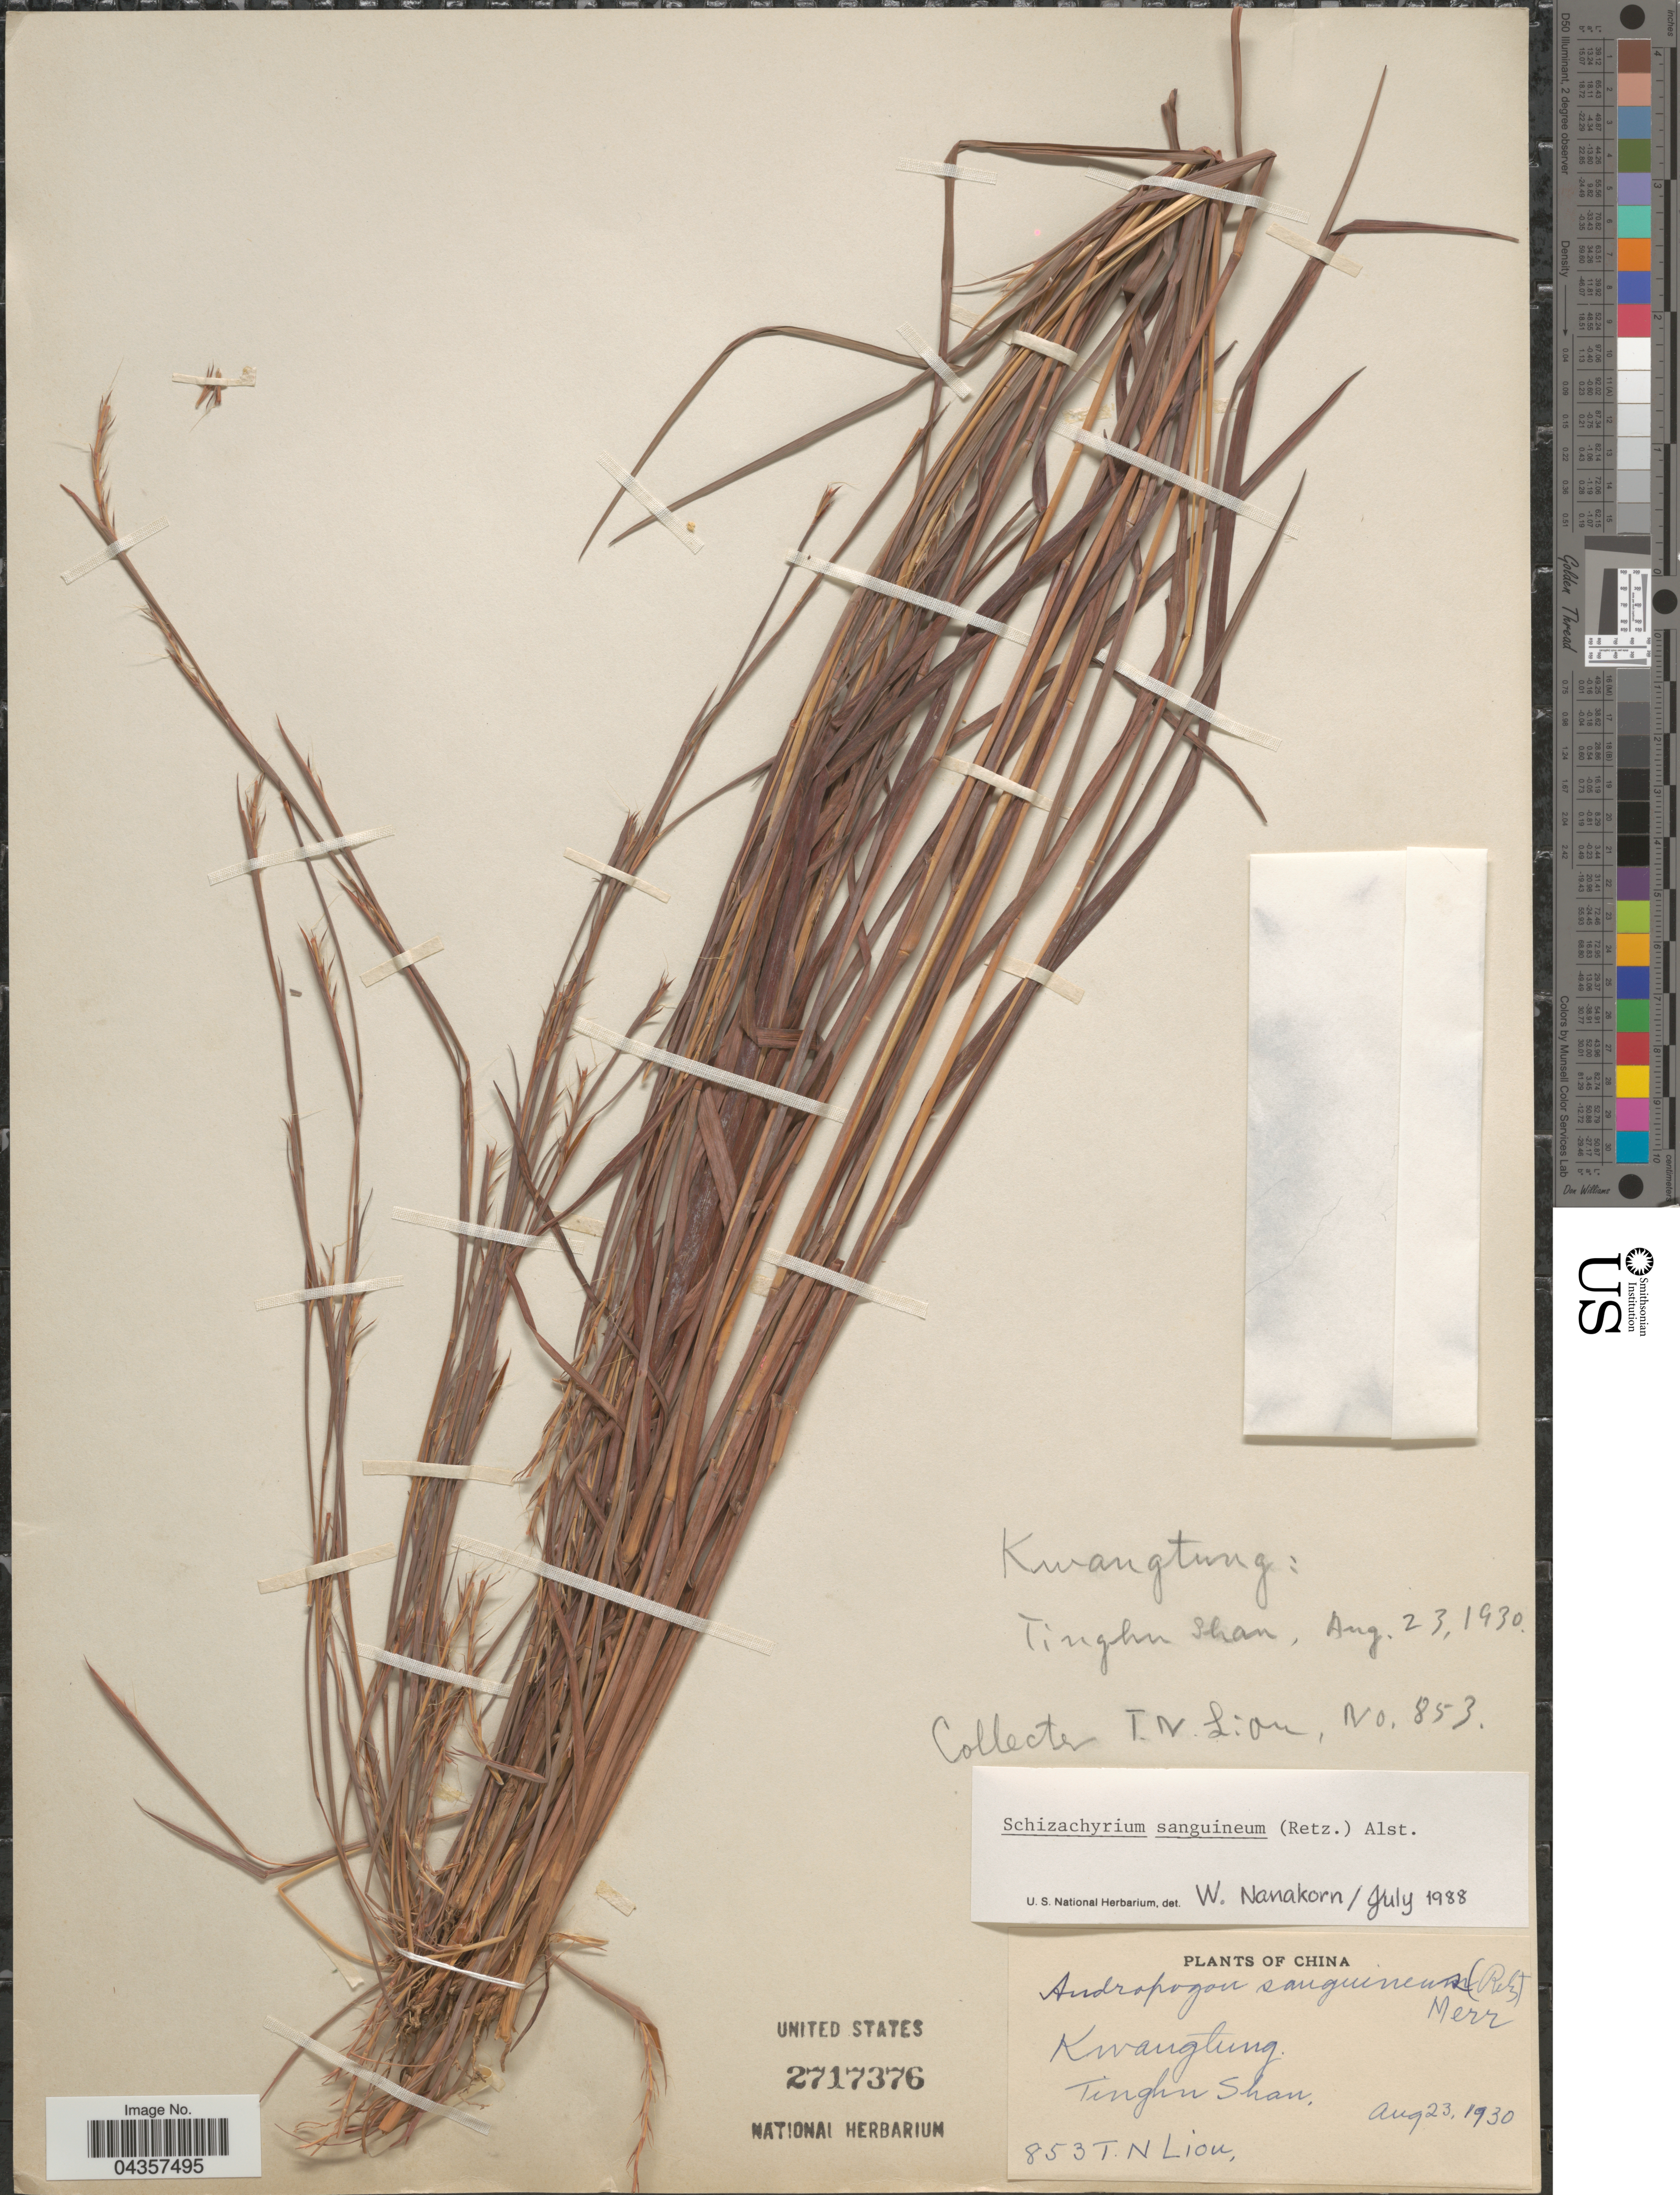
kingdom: Plantae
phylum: Tracheophyta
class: Liliopsida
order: Poales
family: Poaceae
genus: Schizachyrium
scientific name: Schizachyrium sanguineum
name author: (Retz.) Alston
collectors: T. N. Liou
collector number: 853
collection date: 1930-08-23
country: China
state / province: Guangdong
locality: Kwangtung. Tinghu Shan.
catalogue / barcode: US 2717376